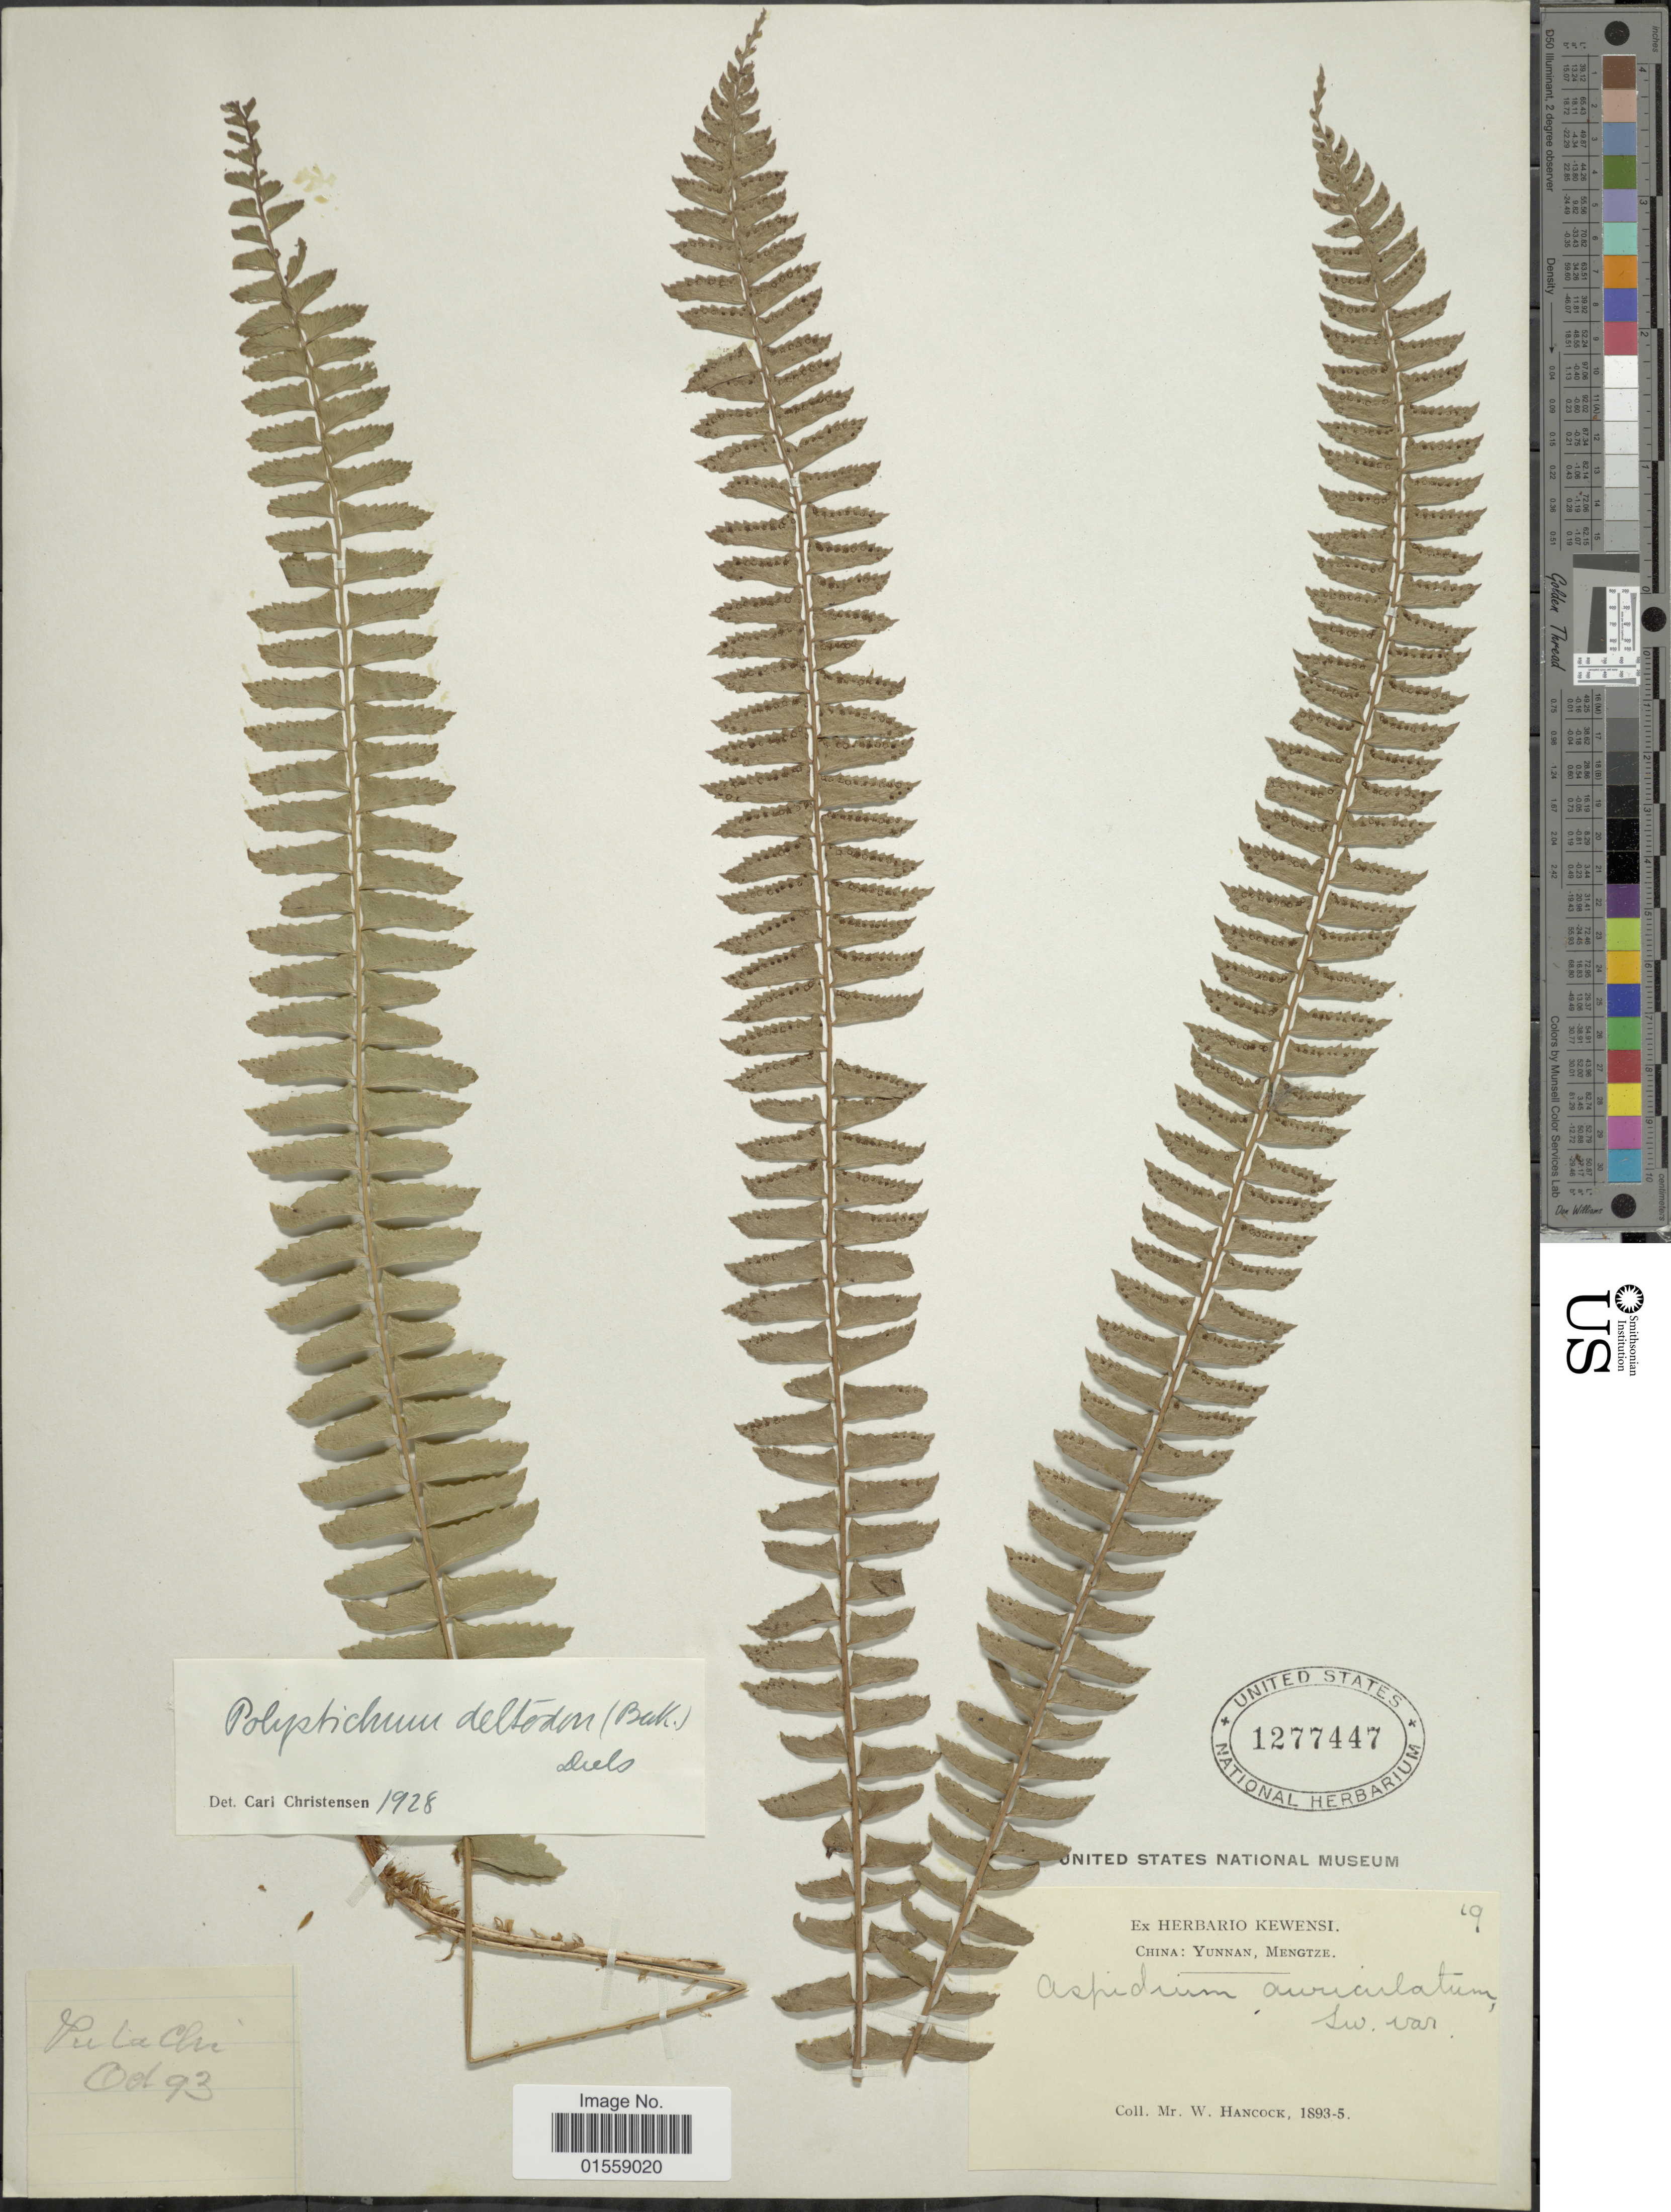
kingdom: Plantae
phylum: Tracheophyta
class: Polypodiopsida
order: Polypodiales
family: Dryopteridaceae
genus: Polystichum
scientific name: Polystichum deltodon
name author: (Baker) Diels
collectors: W. Hancock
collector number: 19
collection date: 1893-10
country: China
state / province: Yunnan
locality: Mengtze, Pula Chi.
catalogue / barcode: US 1277447